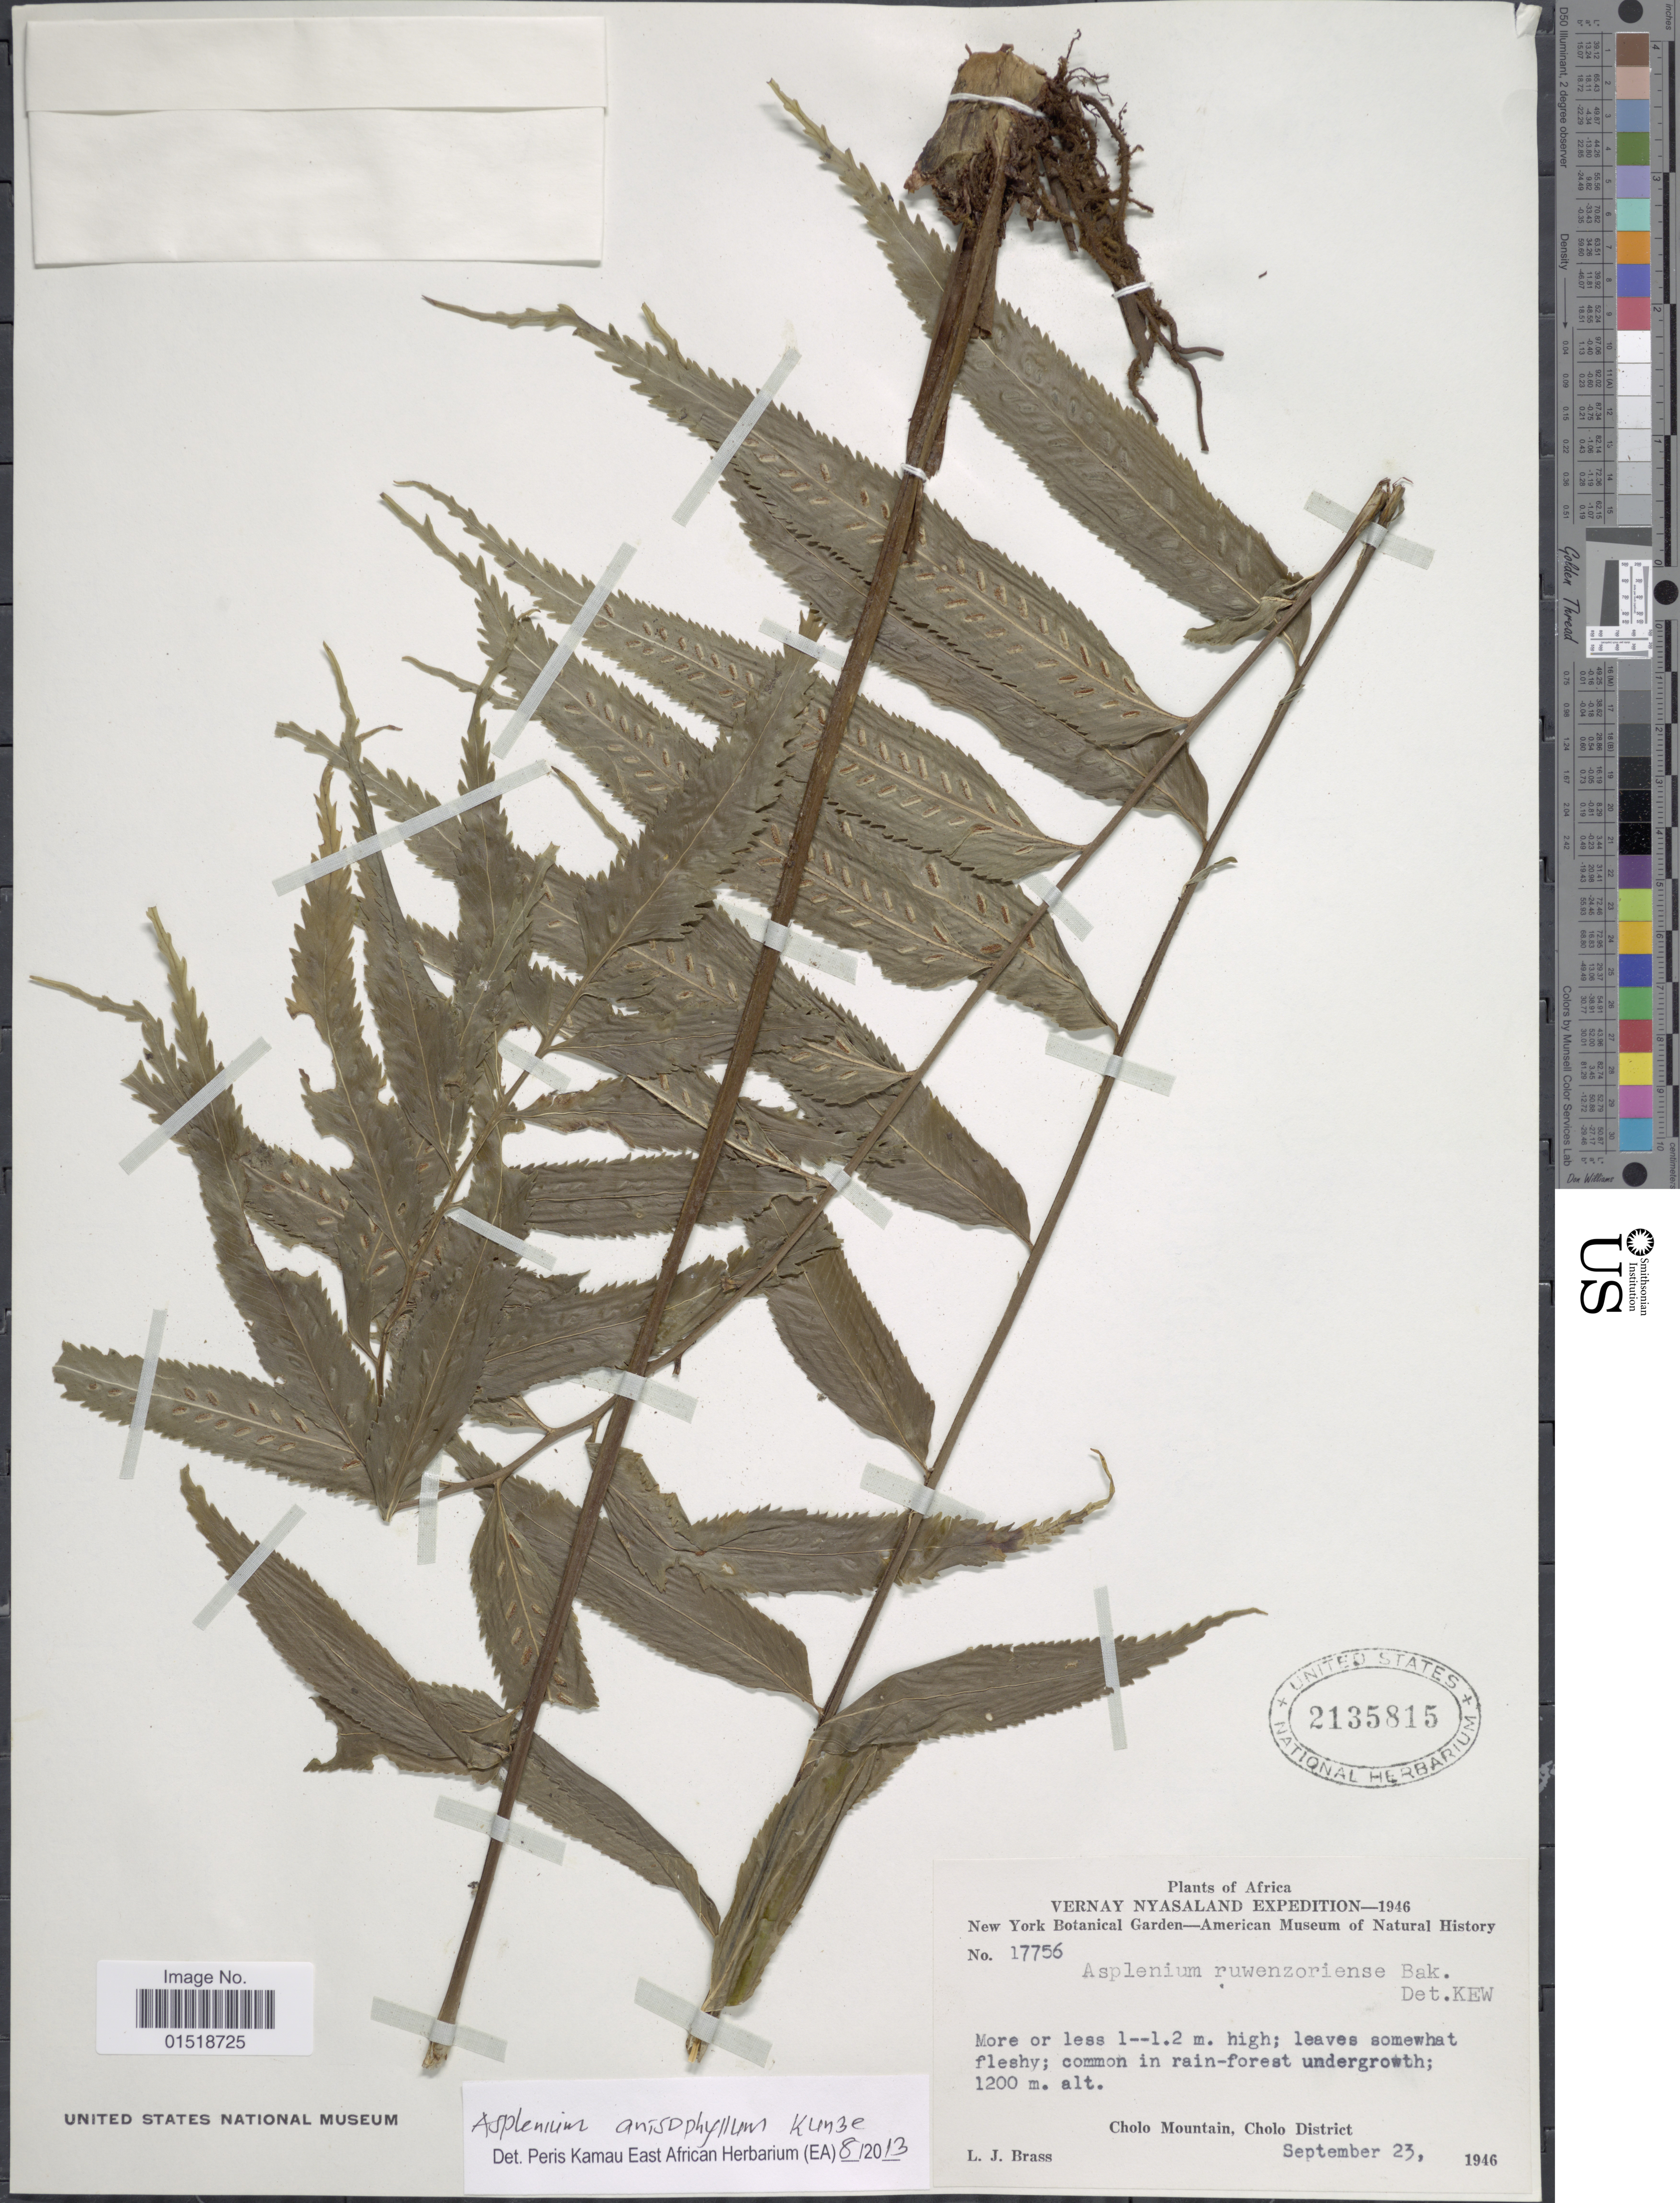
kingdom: Plantae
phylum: Tracheophyta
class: Polypodiopsida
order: Polypodiales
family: Aspleniaceae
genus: Asplenium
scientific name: Asplenium anisophyllum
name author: Kunze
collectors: L. J. Brass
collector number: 17756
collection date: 1946-09-23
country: Malawi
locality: Africa. Cholo Mountain, Cholo District.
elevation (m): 1200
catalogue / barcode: US 2135815